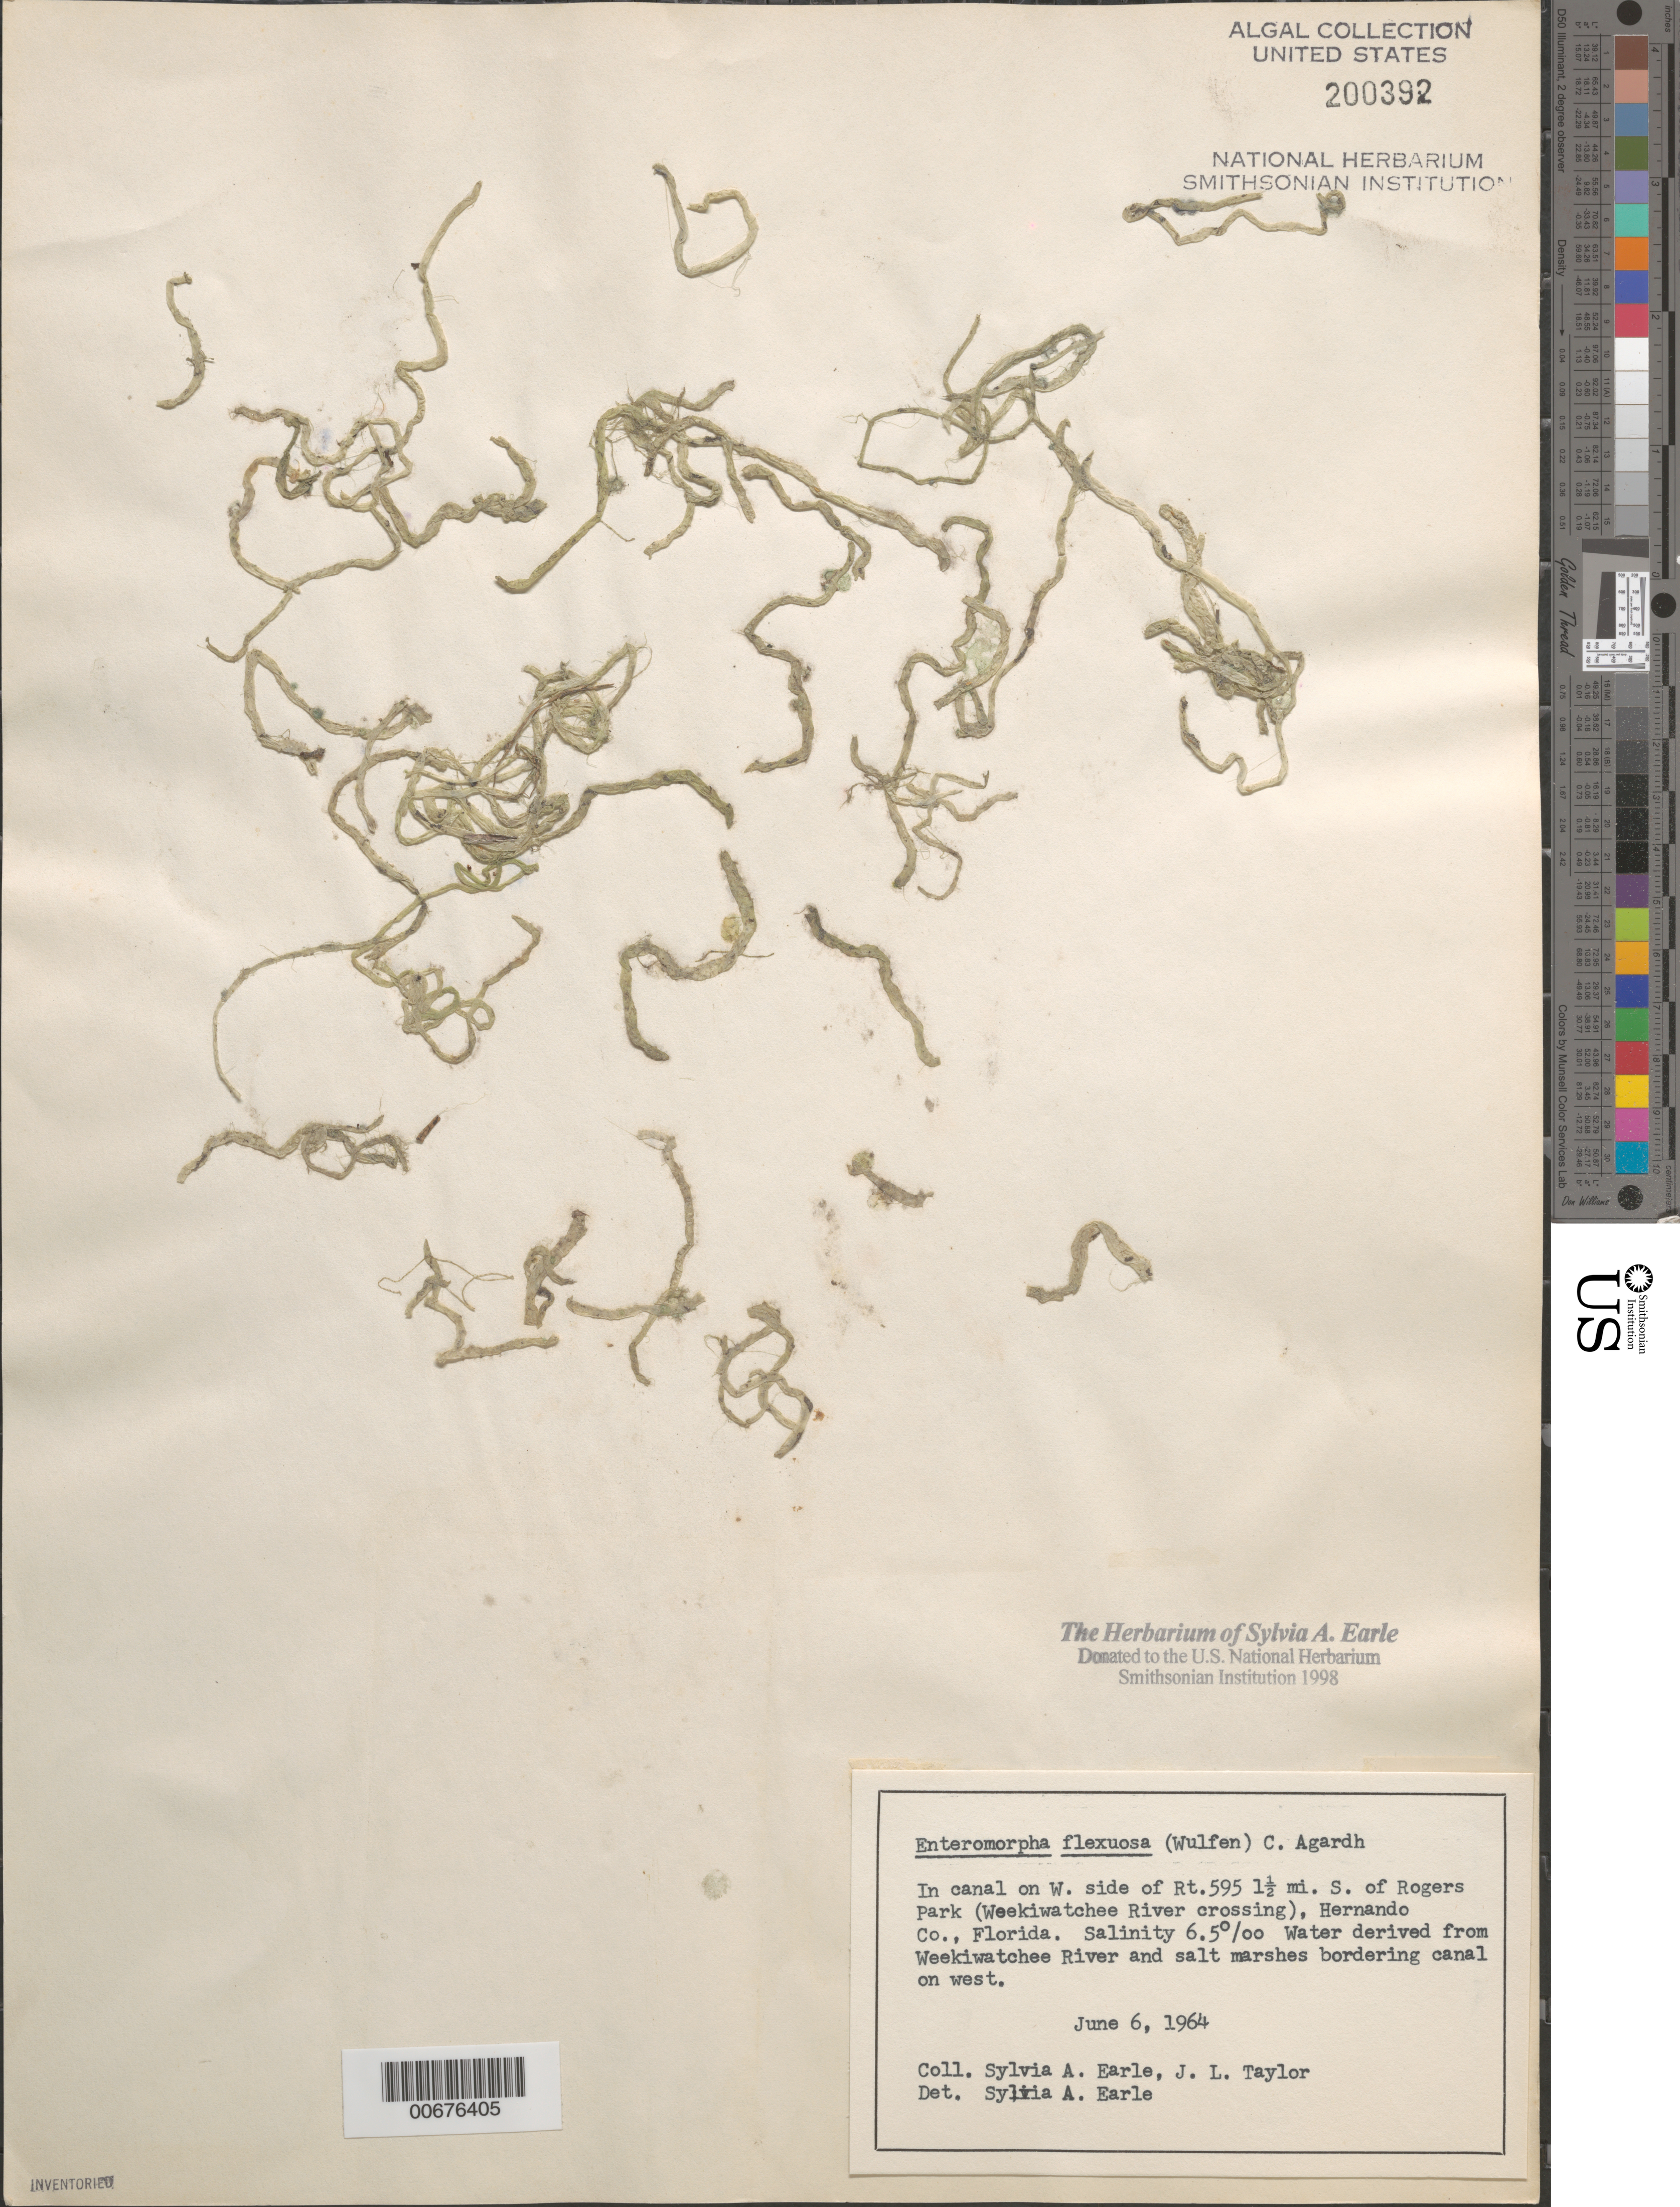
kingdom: Plantae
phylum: Chlorophyta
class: Ulvophyceae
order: Ulvales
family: Ulvaceae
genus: Ulva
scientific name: Ulva flexuosa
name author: Wulfen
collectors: S. A. Earle & J. L. Taylor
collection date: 1964-06-06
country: United States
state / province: Florida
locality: In canal on W. side of Rt.595 1½ mi. S. of Rogers Park (Weekiwatchee River crossing), Hernando Co.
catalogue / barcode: US 200392